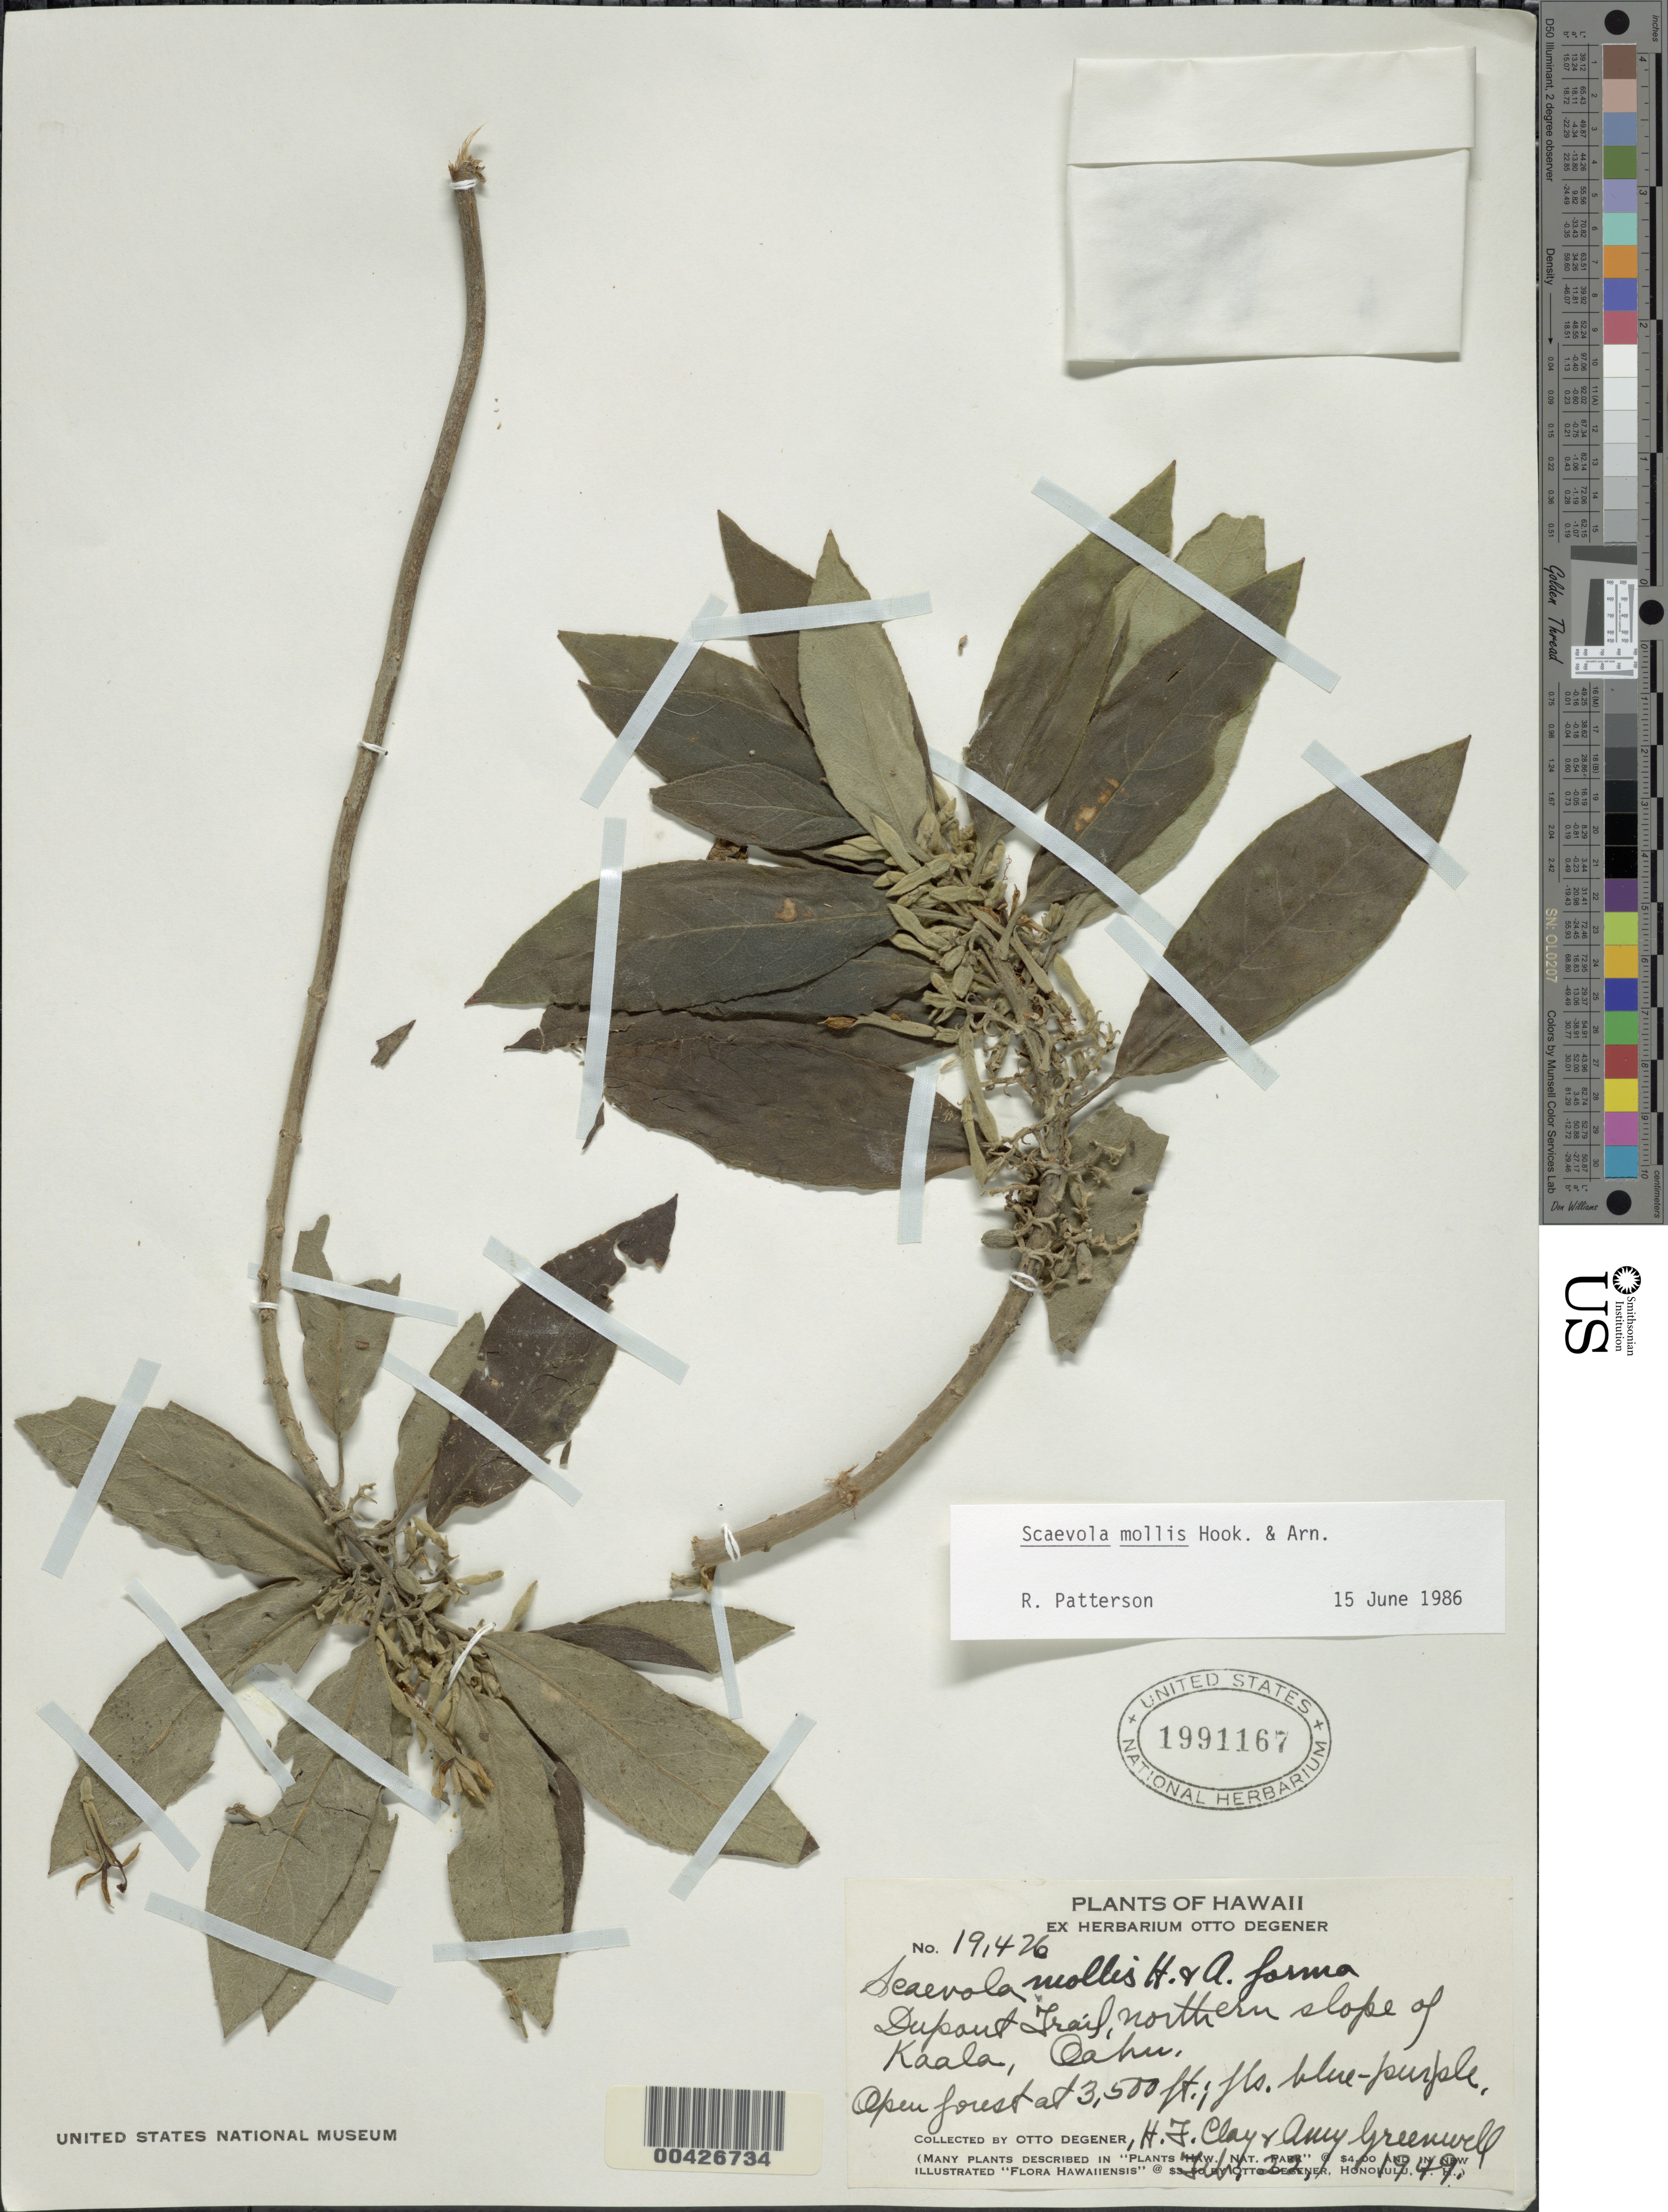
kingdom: Plantae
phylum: Tracheophyta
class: Magnoliopsida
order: Asterales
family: Goodeniaceae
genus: Scaevola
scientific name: Scaevola mollis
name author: Hook. & Arn.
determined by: Patterson, R.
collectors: O. Degener, H. Clay & A. B. Greenwell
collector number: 19426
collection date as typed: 22 Feb 1949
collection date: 1949-02-22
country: United States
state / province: Hawaii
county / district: Honolulu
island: Oahu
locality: Dupont Trail, N slope of Kaala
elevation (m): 1067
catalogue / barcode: US 1991167